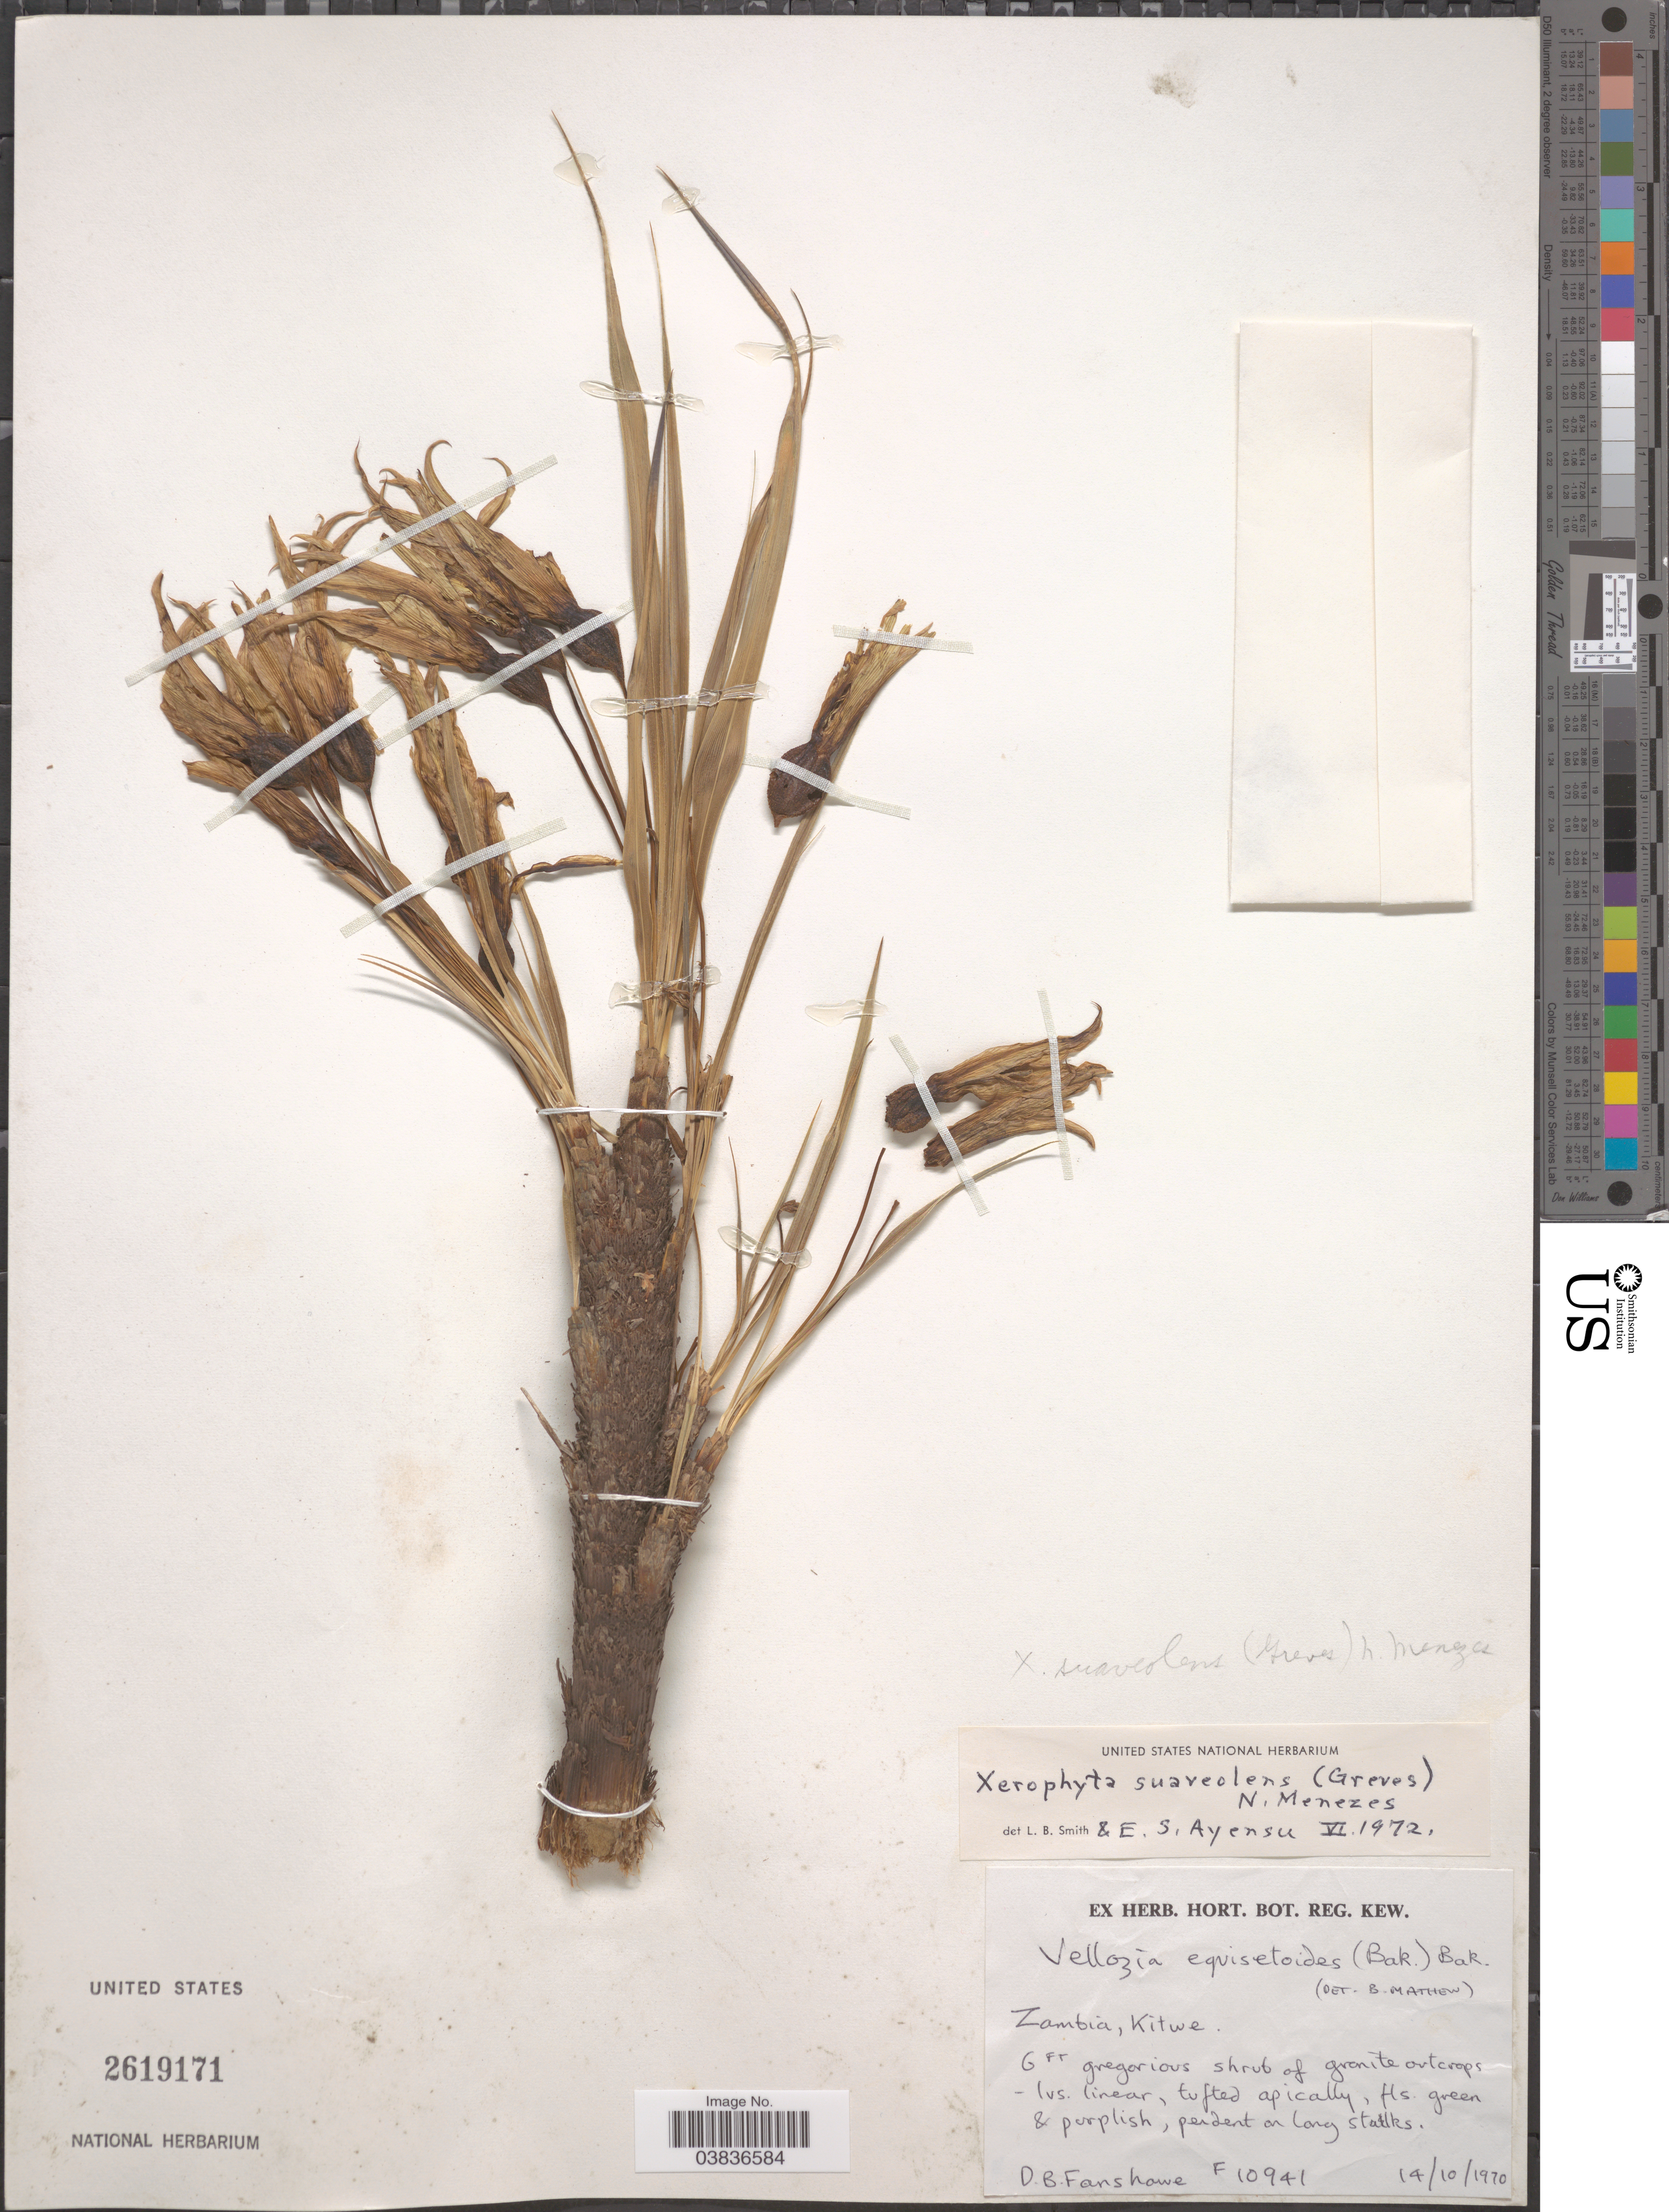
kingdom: Plantae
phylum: Tracheophyta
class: Liliopsida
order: Pandanales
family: Velloziaceae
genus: Xerophyta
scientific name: Xerophyta suaveolens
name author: (Greves) N.L. Menezes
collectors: D. B. Fanshawe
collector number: F10941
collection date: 1970-10-14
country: Zambia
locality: Kitwe.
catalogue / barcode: US 2619171